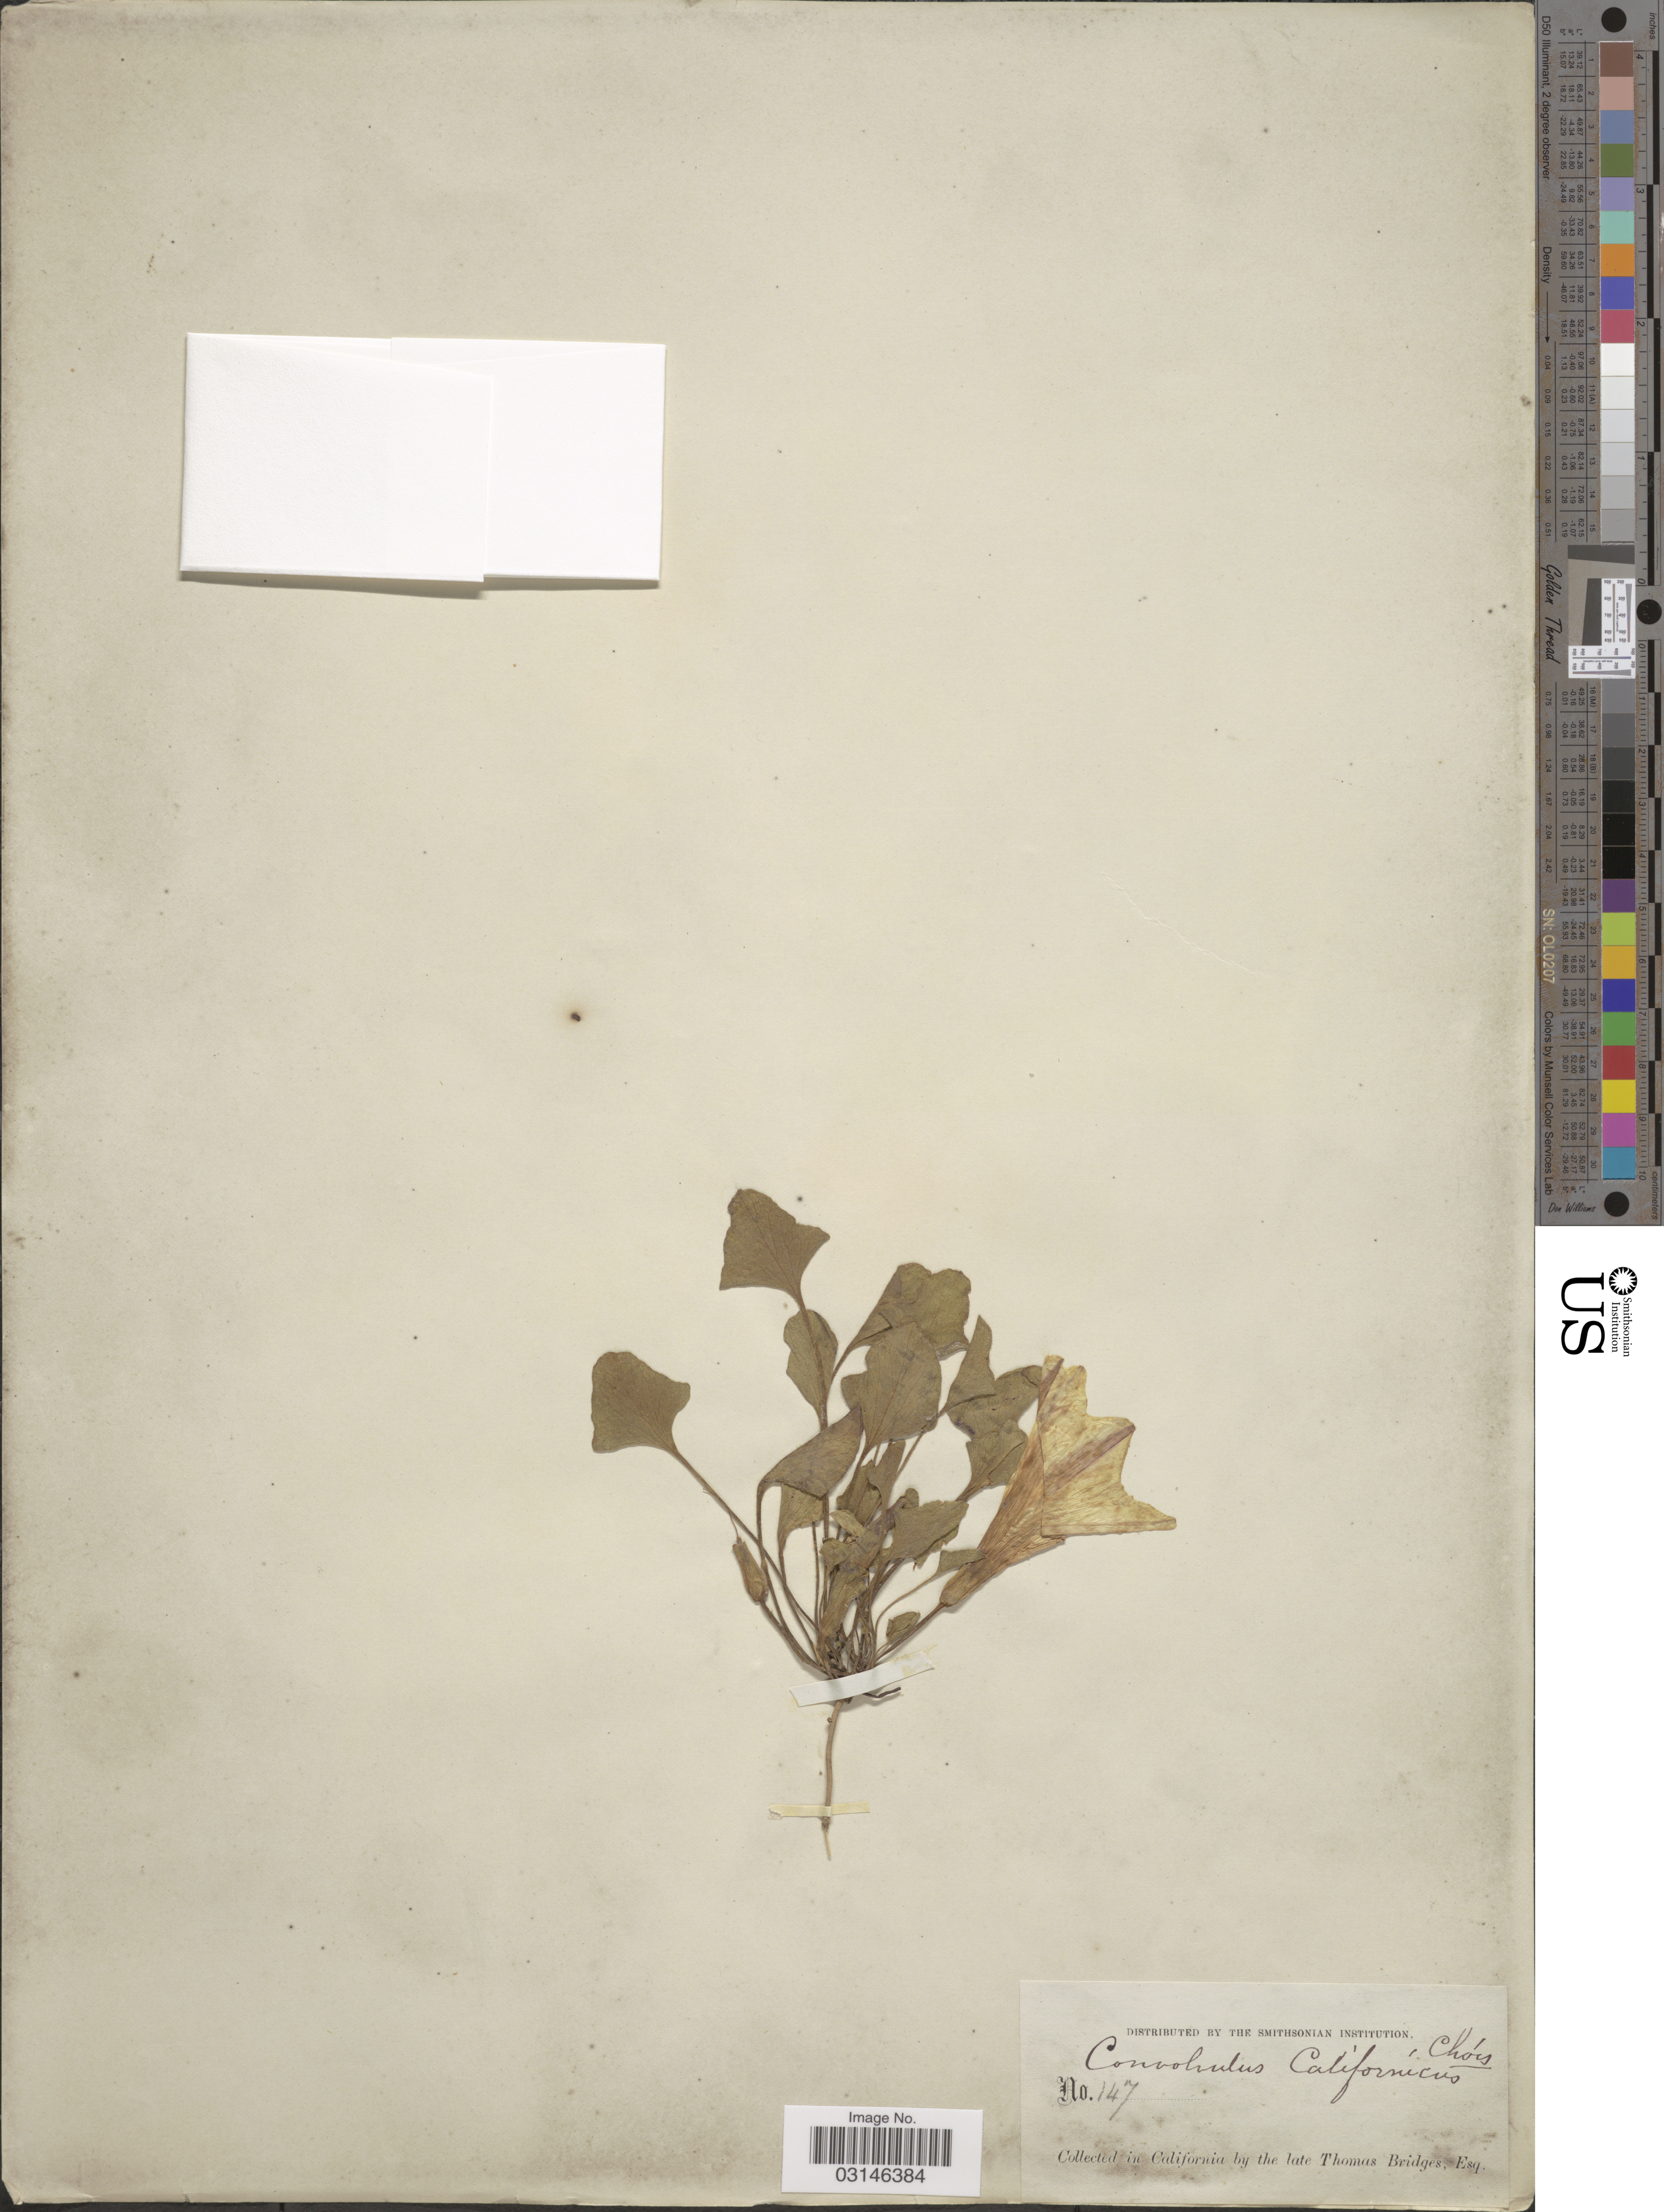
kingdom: Plantae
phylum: Tracheophyta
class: Magnoliopsida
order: Solanales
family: Convolvulaceae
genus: Calystegia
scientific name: Calystegia subacaulis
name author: Hook. & Arn.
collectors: T. Bridges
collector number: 147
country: United States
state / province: California